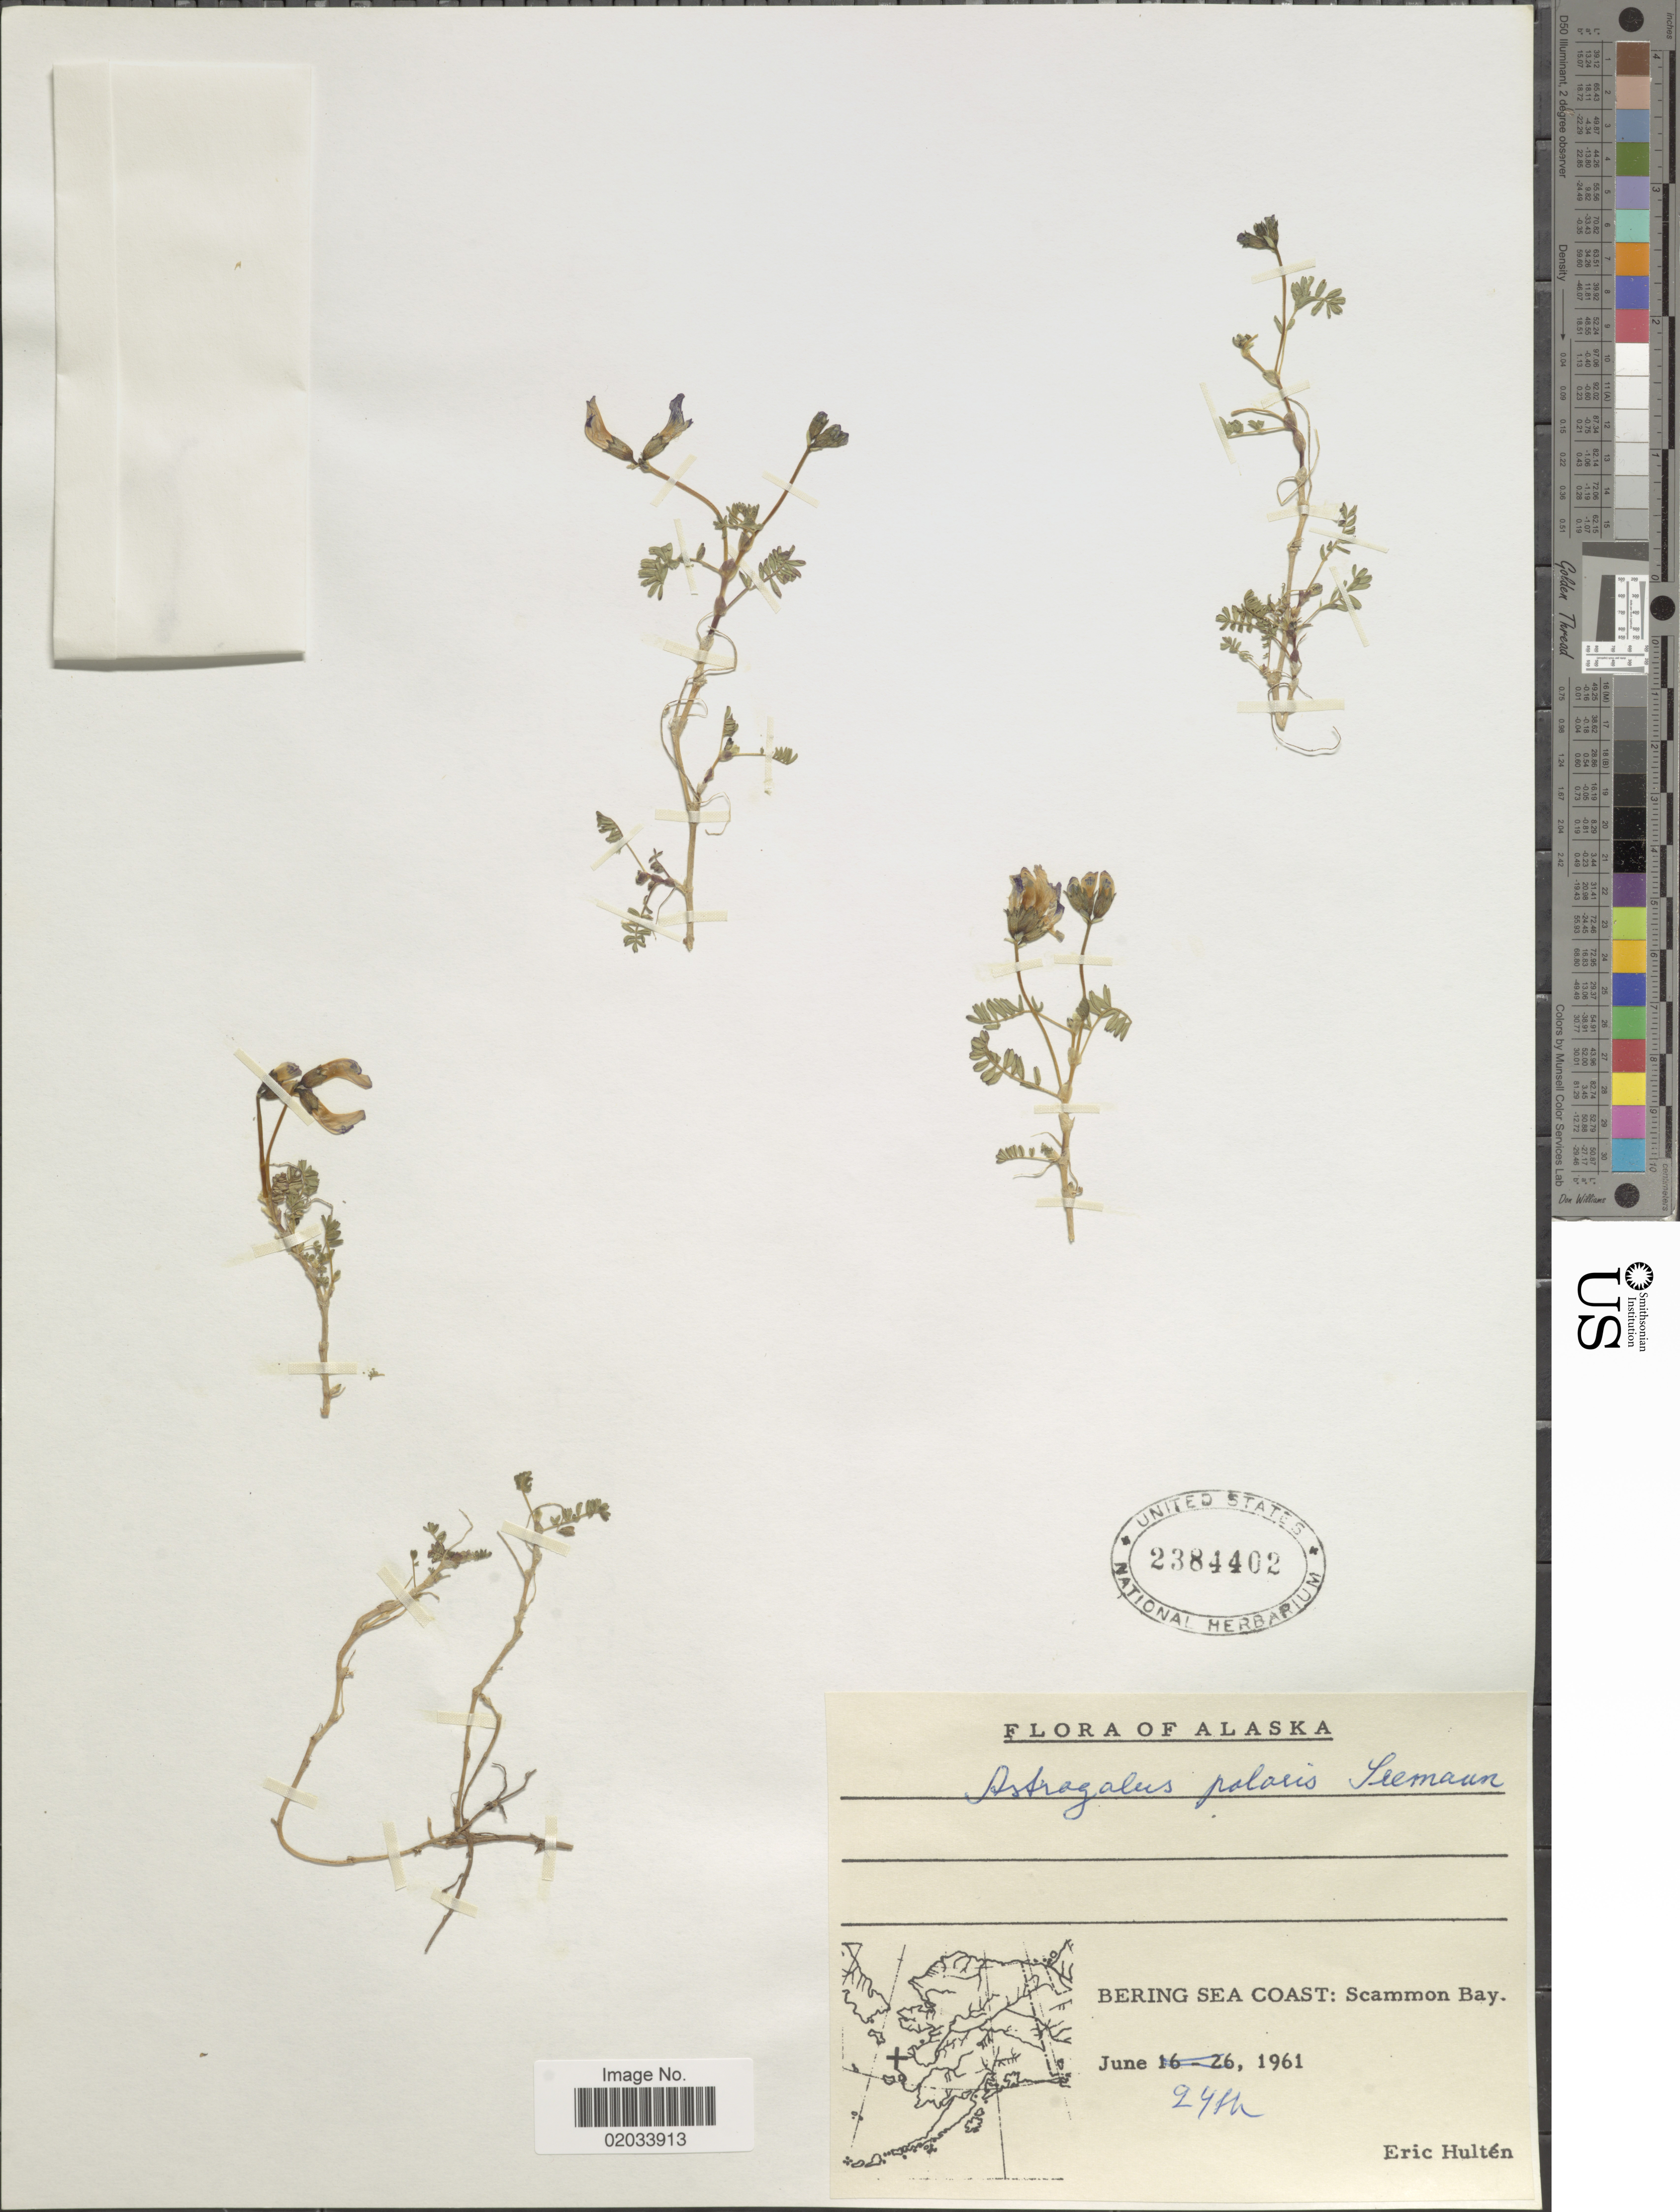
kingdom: Plantae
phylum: Tracheophyta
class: Magnoliopsida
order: Fabales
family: Fabaceae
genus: Astragalus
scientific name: Astragalus polaris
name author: (Seem.) Benth.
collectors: E. G. Hultén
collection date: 1961-06-24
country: United States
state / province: Alaska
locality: Bering Sea Coast: Scammon Bay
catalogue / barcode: US 2384402